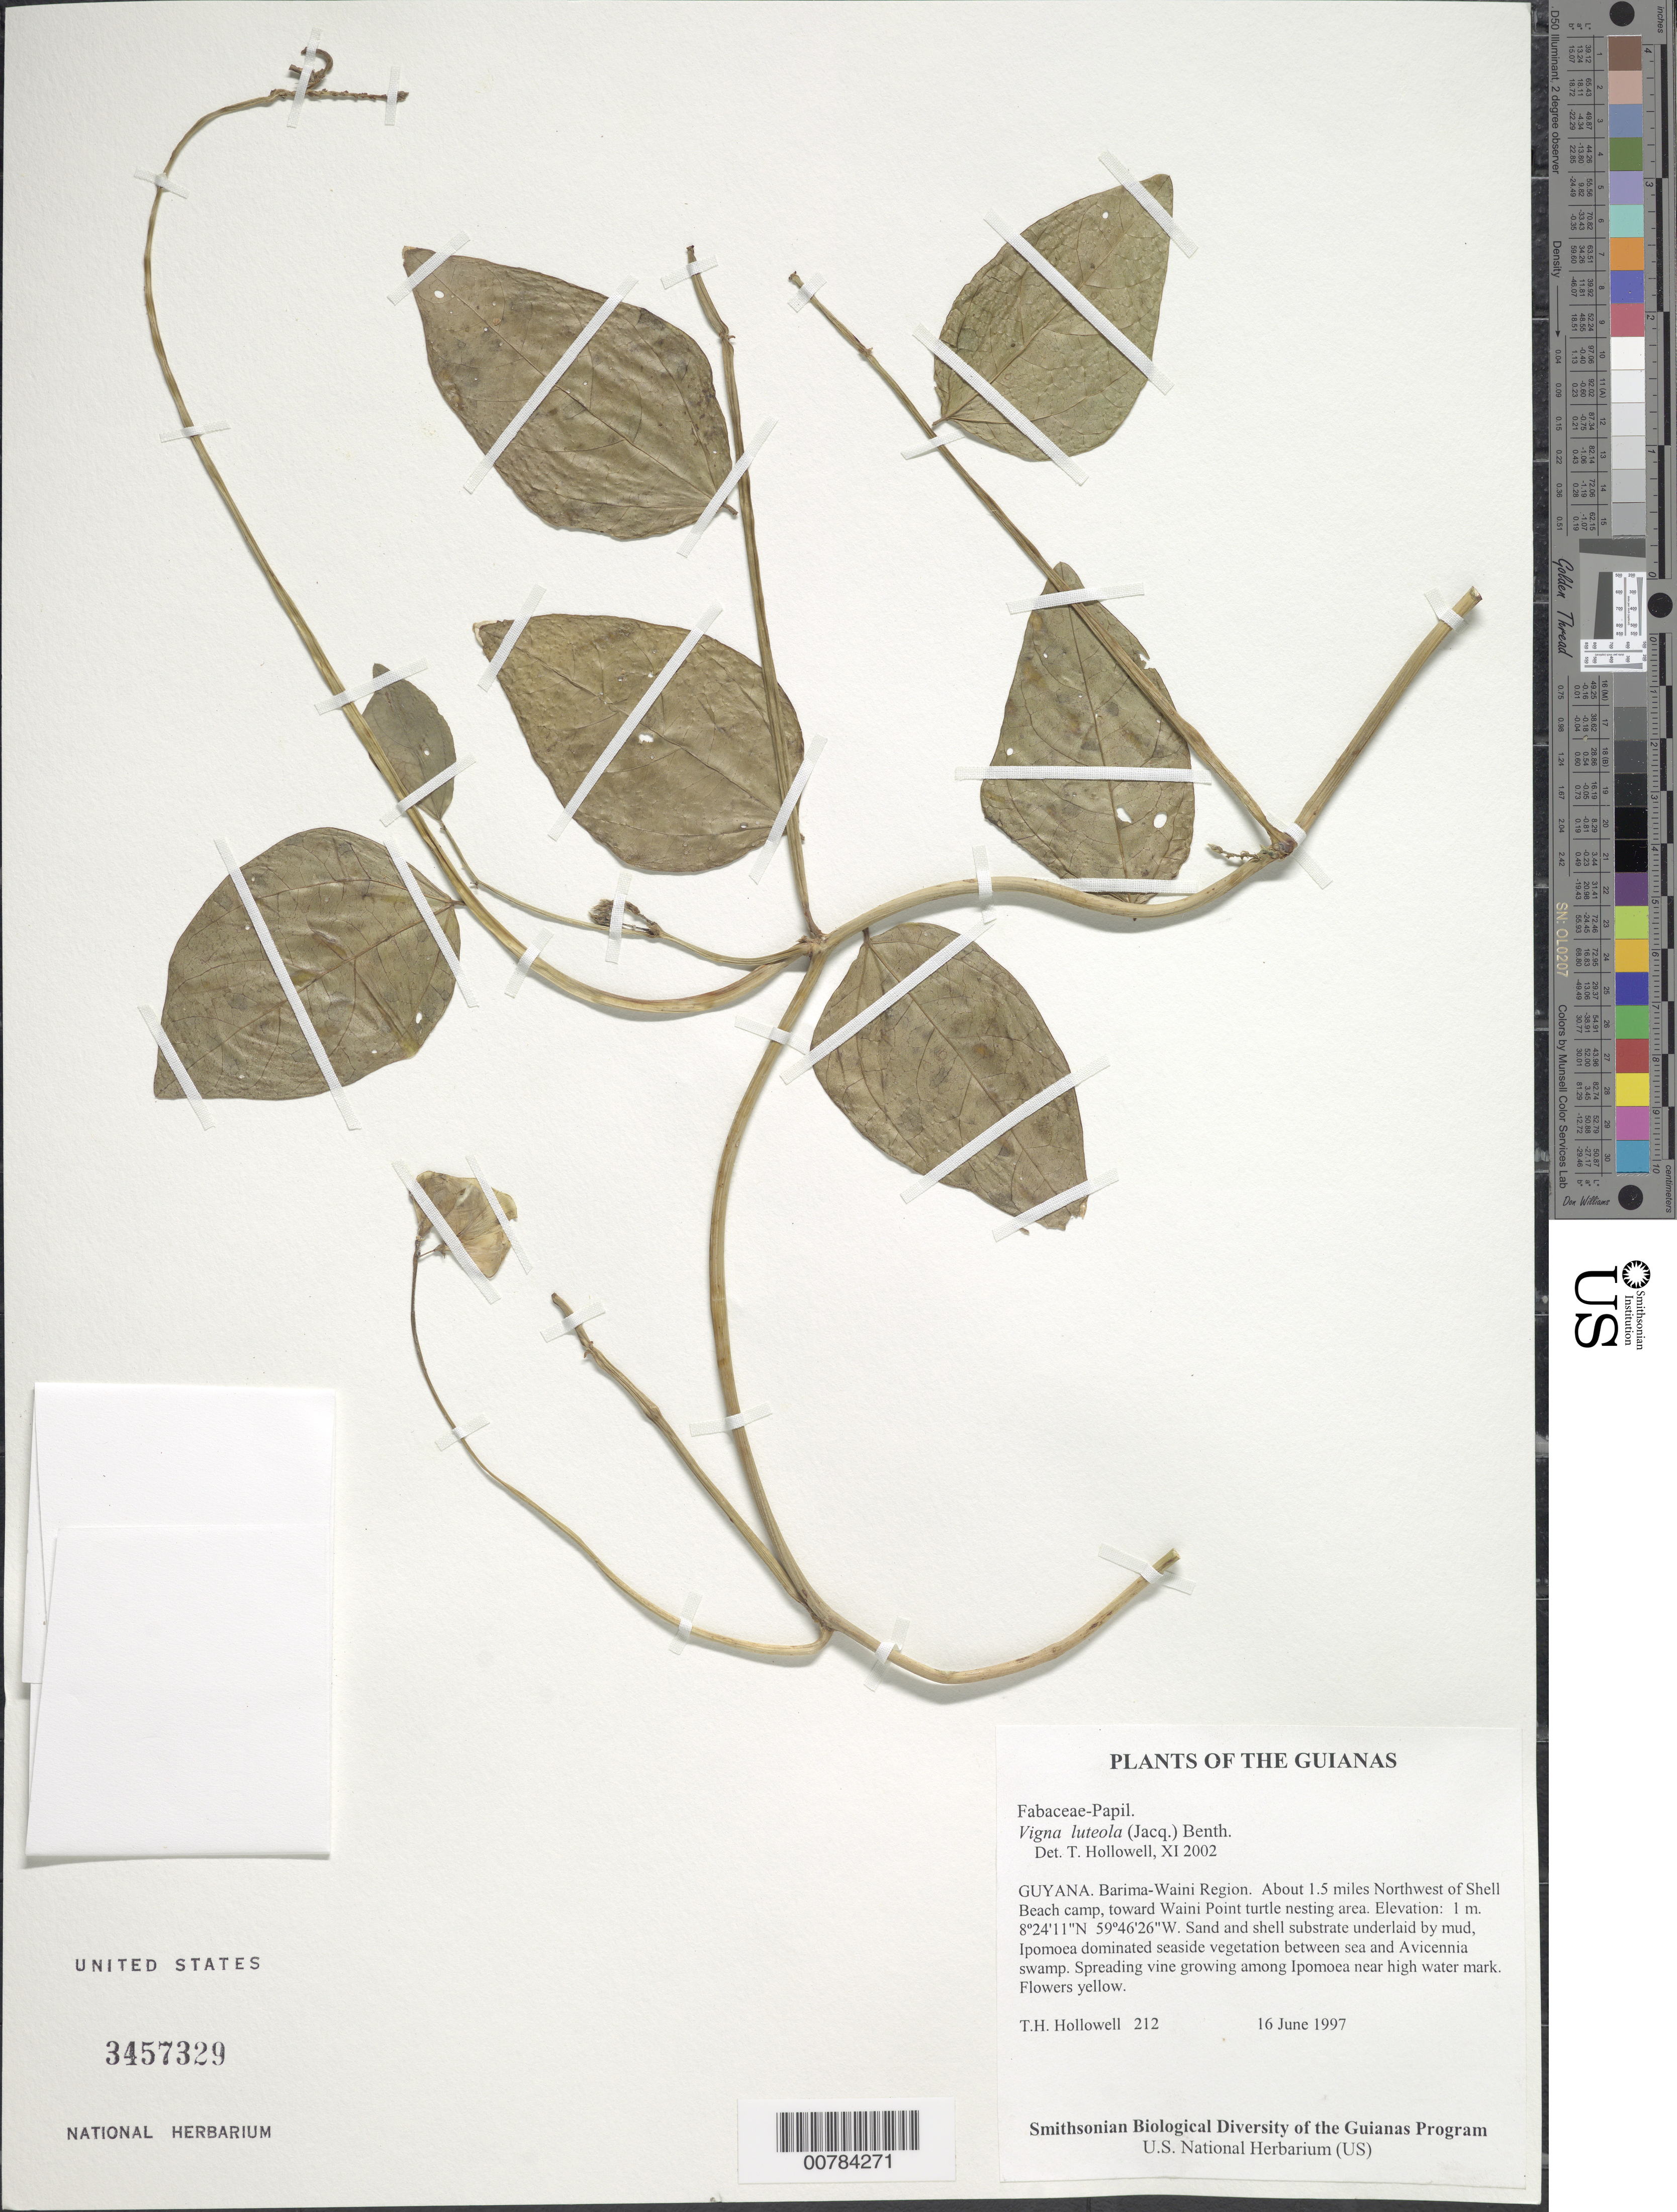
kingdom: Plantae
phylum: Tracheophyta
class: Magnoliopsida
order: Fabales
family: Fabaceae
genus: Vigna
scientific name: Vigna luteola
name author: (Jacq.) Benth.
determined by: Hollowell, T. H., (BOT), Smithsonian Institution - National Museum of Natural History (UNITED STATES)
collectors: T. Hollowell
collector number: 212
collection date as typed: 16 June 1997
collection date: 1997-06-16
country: Guyana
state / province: Barima-Waini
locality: About 1.5 miles Northwest of Shell Beach camp, toward Waini Point turtle nesting area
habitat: Sand and shell substrate underlaid by mud, Ipomoea dominated seaside vegetation between sea and Avicennia swamp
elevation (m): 1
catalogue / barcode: US 3457329